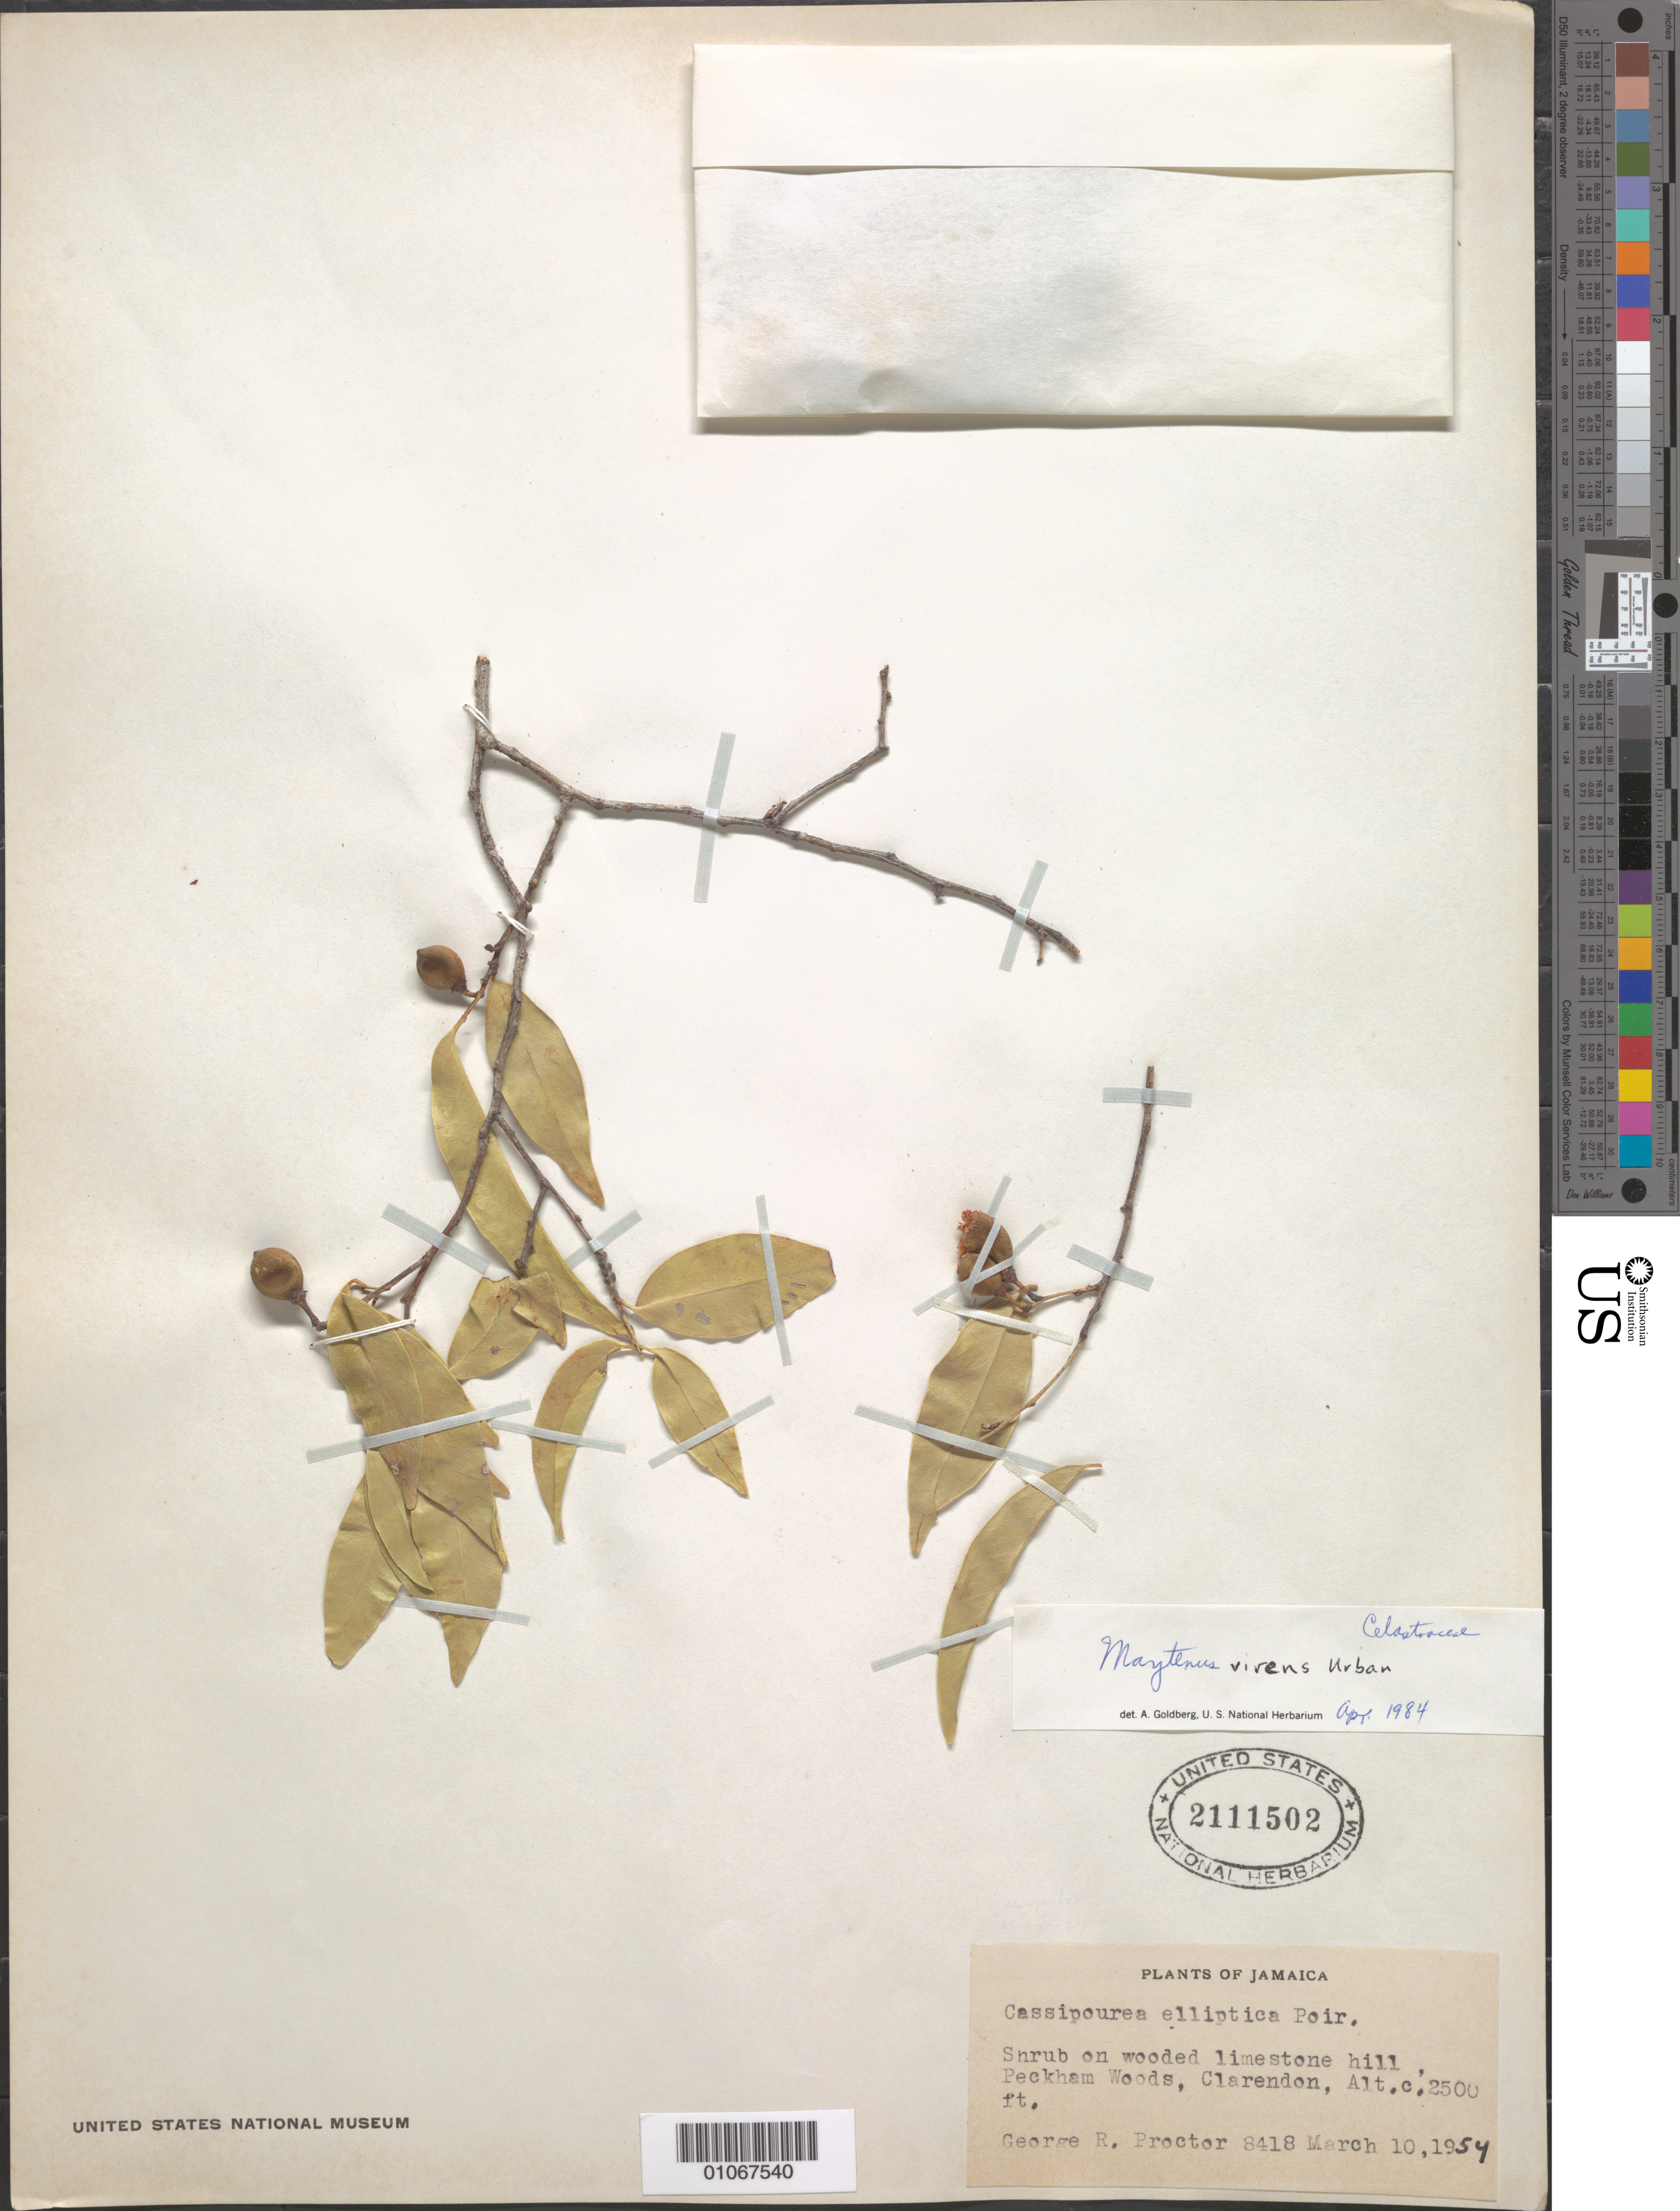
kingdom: Plantae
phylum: Tracheophyta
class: Magnoliopsida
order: Celastrales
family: Celastraceae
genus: Maytenus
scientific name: Maytenus virens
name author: Urb.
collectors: G. R. Proctor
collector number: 8418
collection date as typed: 10 Mar 1954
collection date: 1954-03-10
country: Jamaica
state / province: Clarendon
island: Jamaica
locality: Wooded limestone hill.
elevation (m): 762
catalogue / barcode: US 2111502